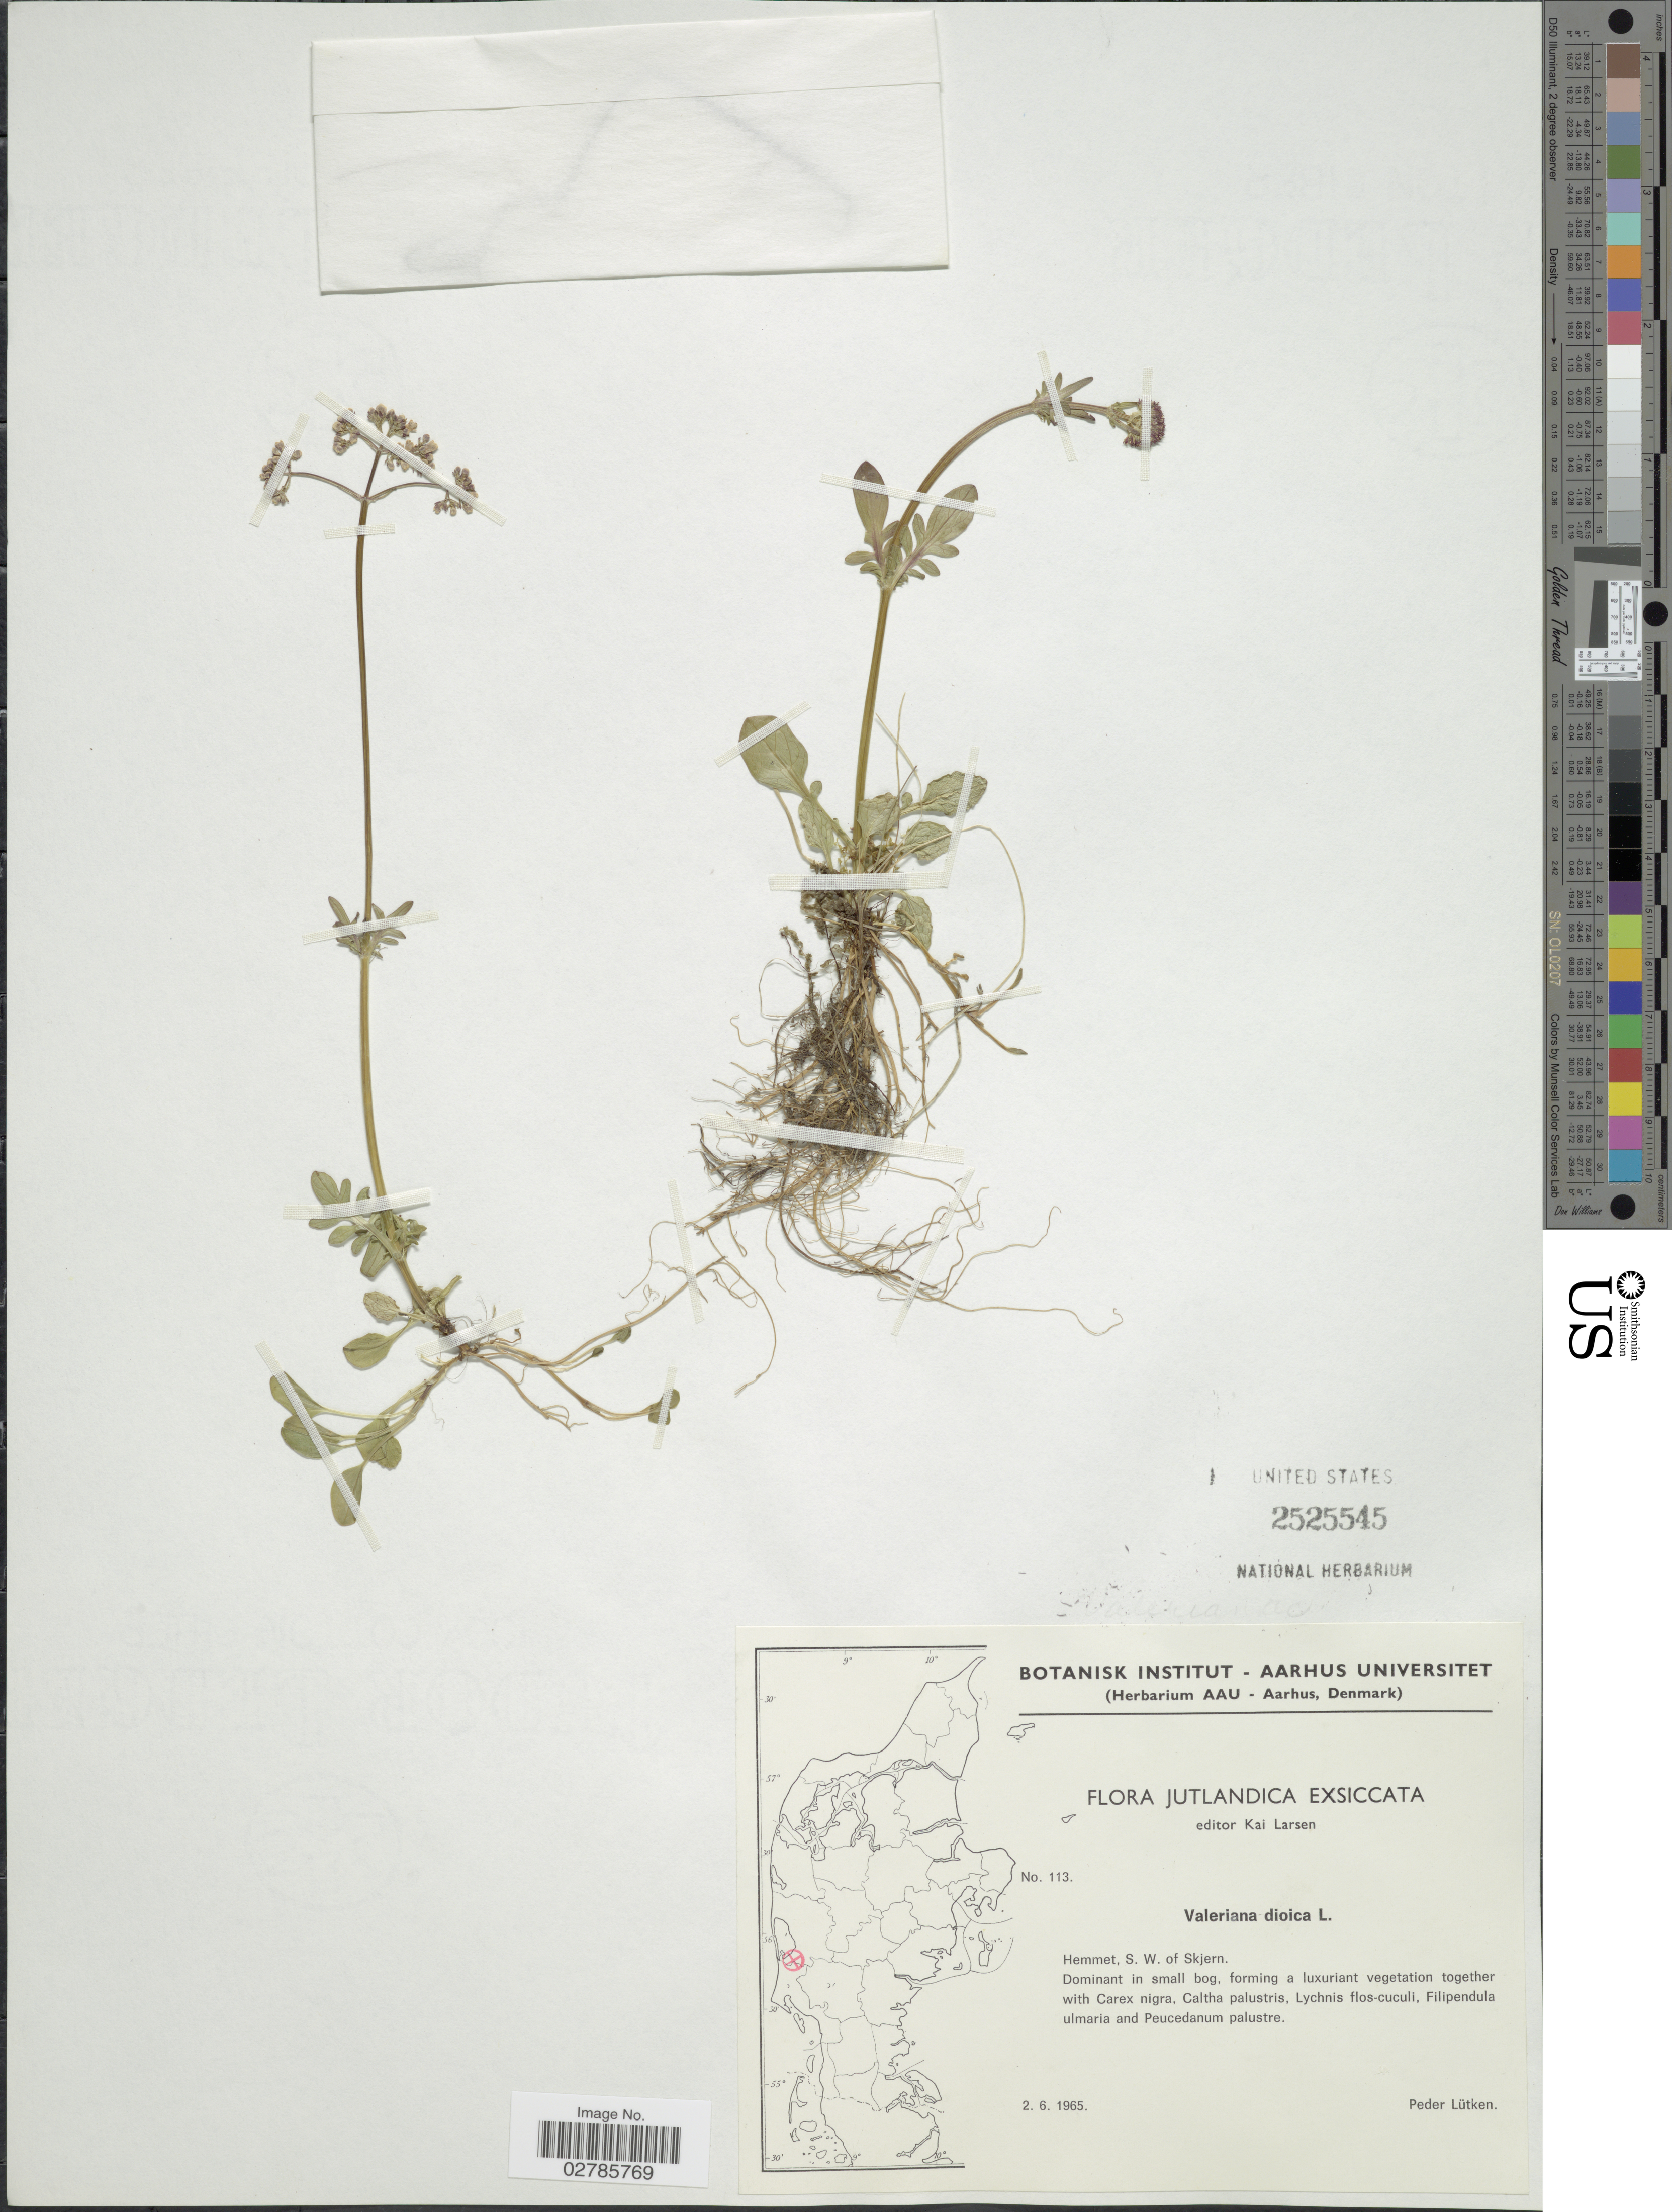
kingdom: Plantae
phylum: Tracheophyta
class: Magnoliopsida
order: Dipsacales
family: Caprifoliaceae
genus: Valeriana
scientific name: Valeriana dioica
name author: L.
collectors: P. Lütken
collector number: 113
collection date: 1965-06-02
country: Denmark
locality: Jutlandica, Hemmet, S.W. of Skjern.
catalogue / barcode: US 2525545